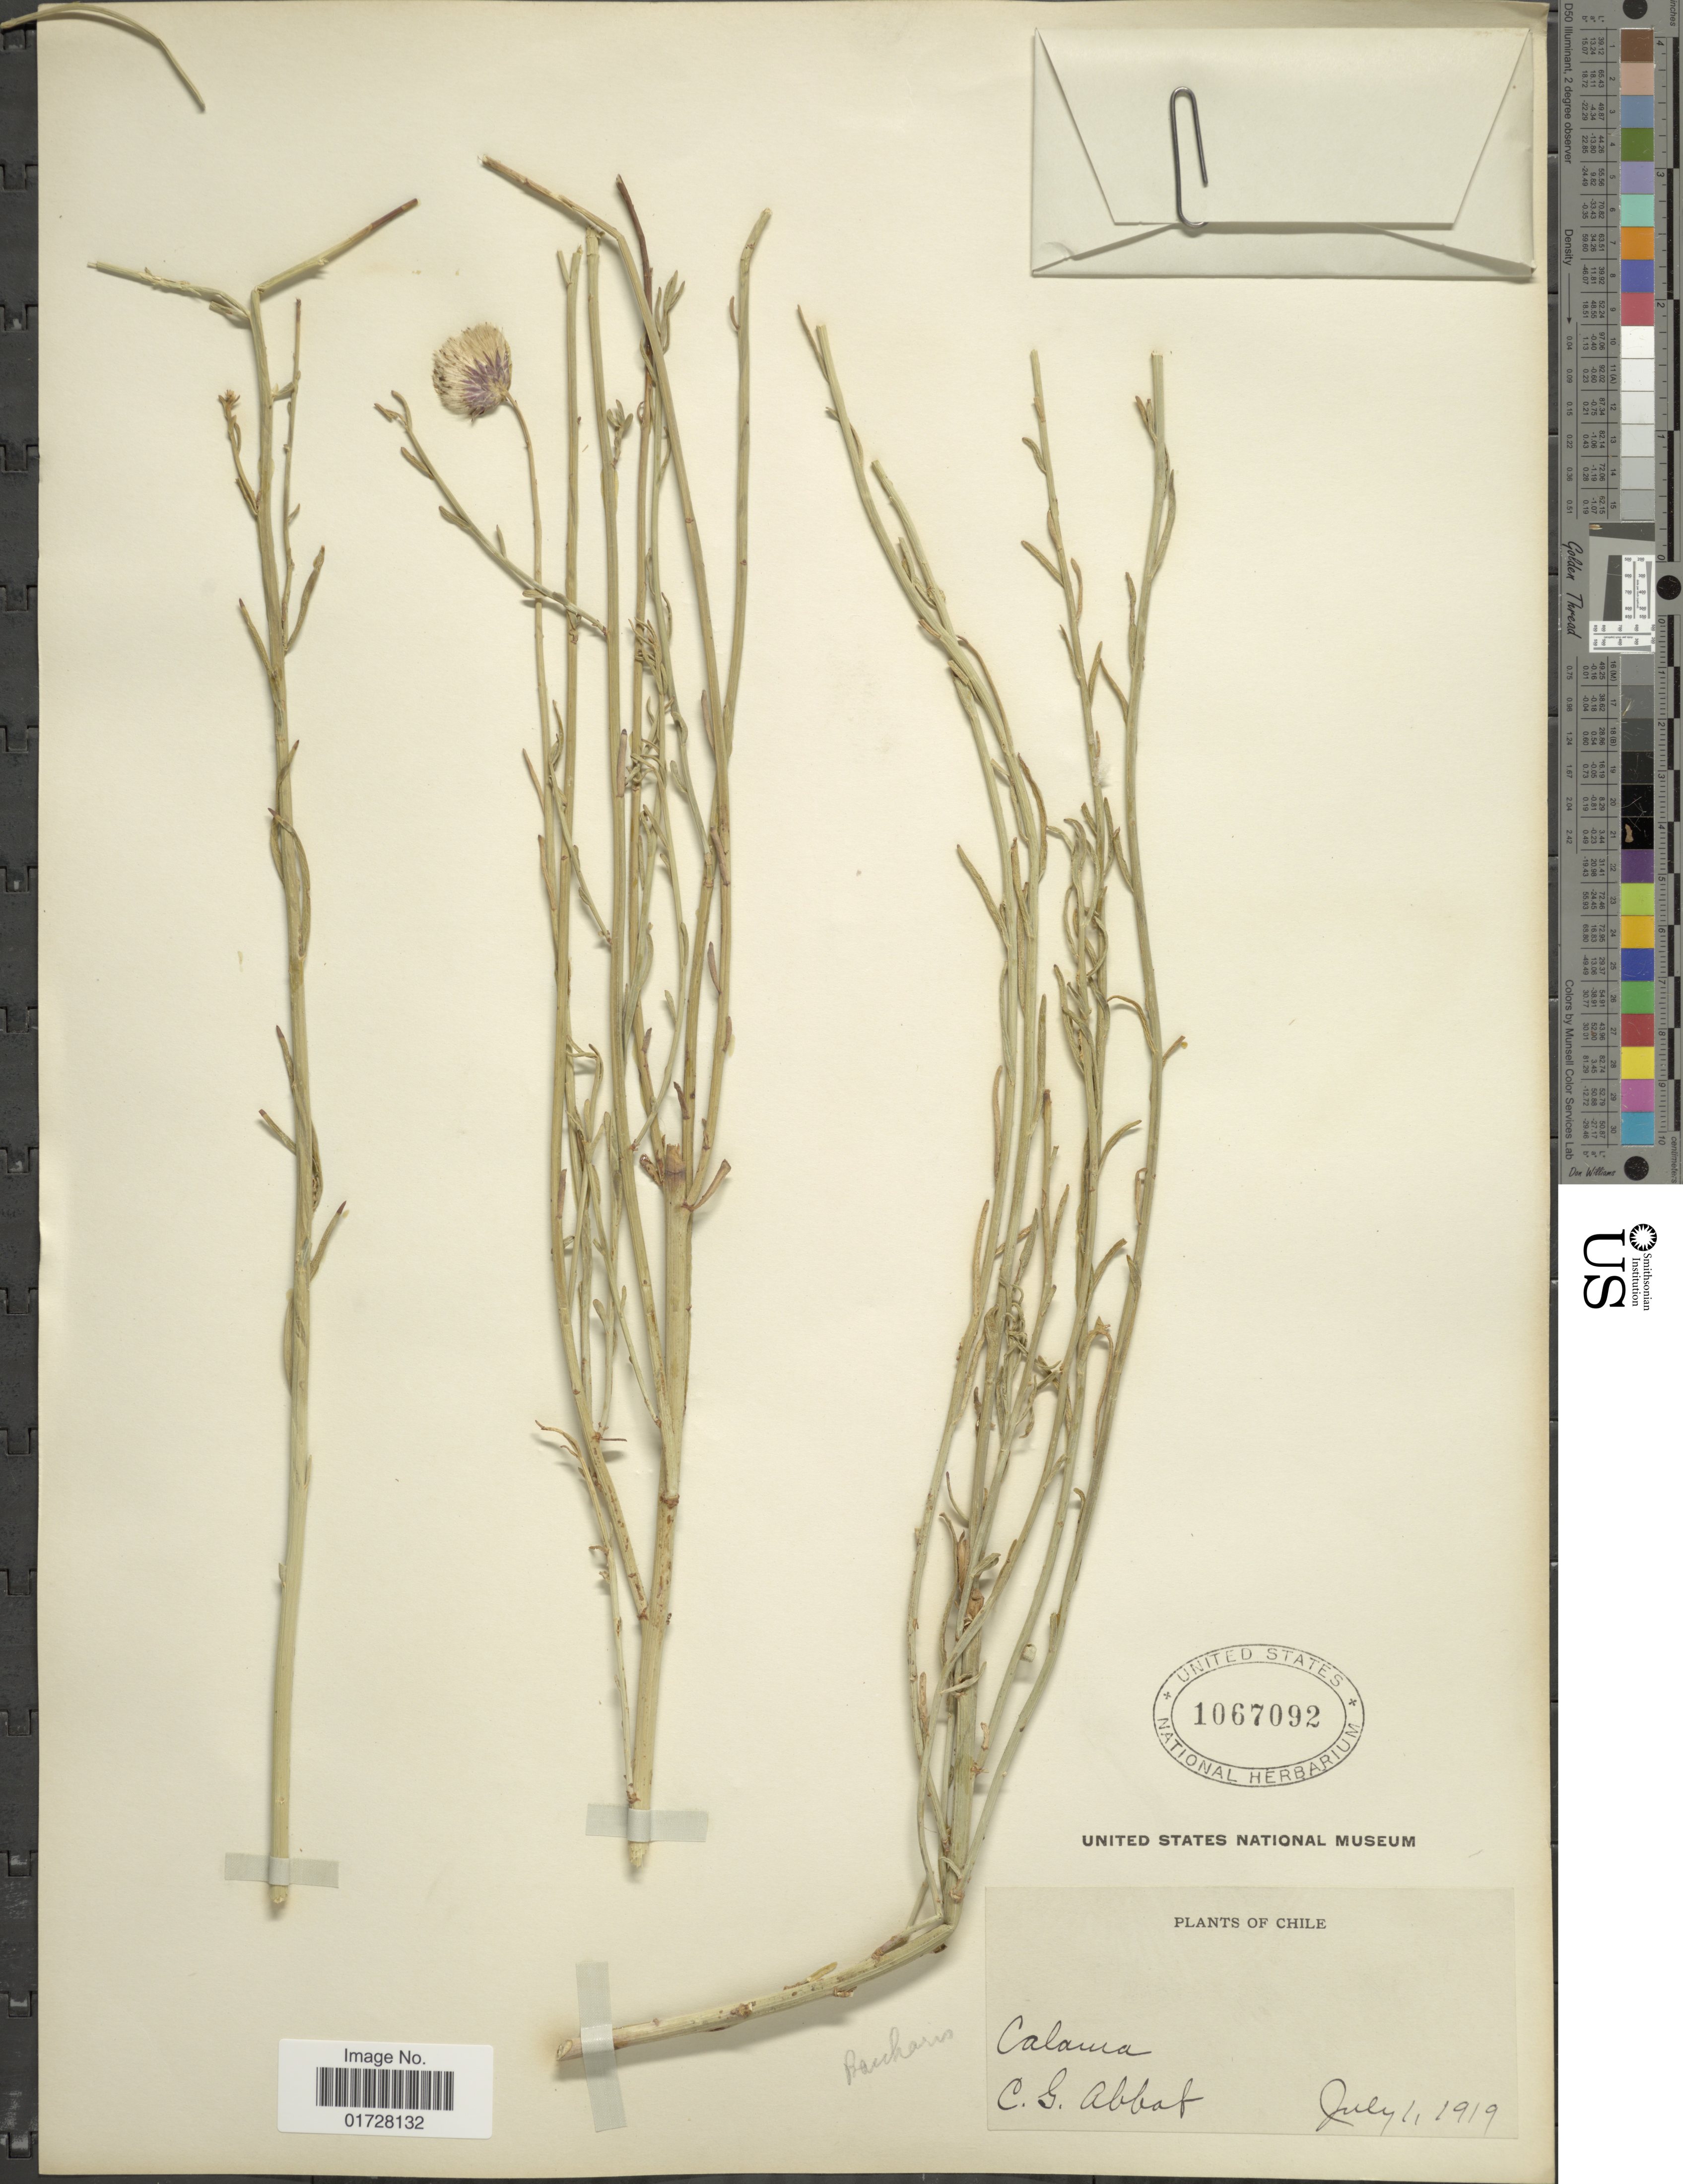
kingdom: Plantae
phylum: Tracheophyta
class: Magnoliopsida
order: Asterales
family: Asteraceae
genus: Baccharis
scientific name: Baccharis juncea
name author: (Lehm.) Desf.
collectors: C. G. Abbot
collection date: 1919-07-01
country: Chile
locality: Calama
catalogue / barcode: US 1067092